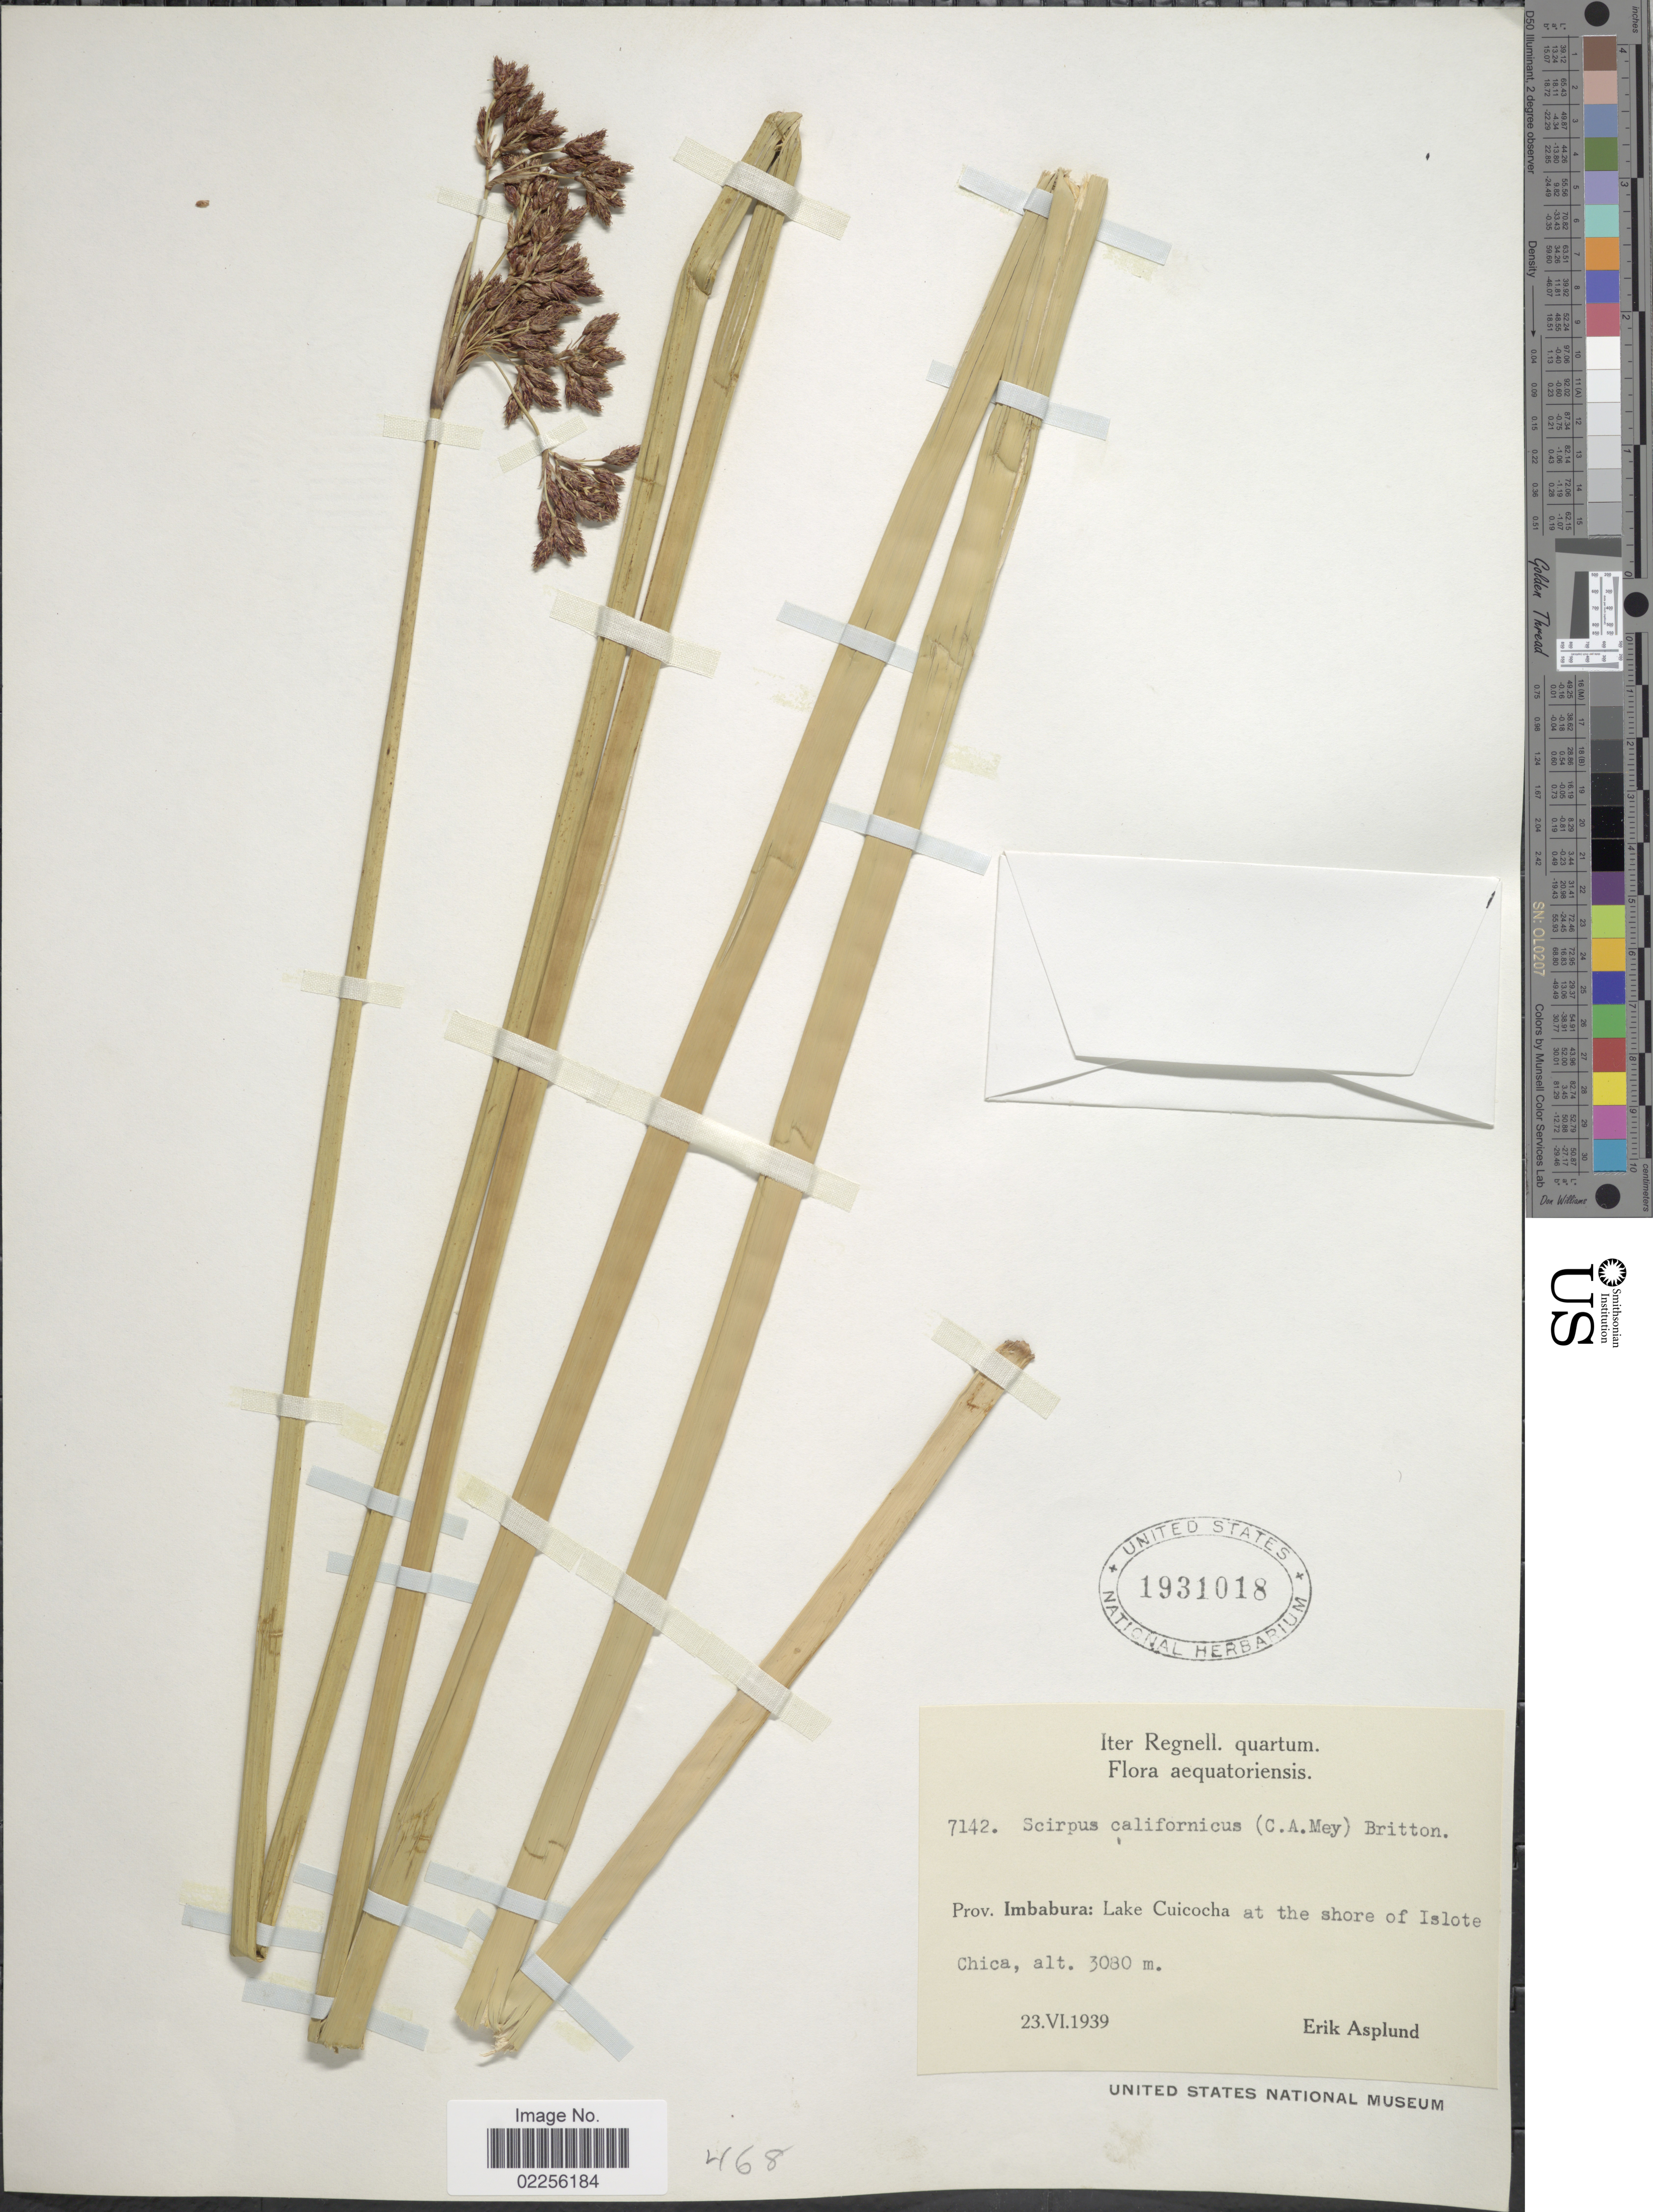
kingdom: Plantae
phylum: Tracheophyta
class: Liliopsida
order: Poales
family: Cyperaceae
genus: Schoenoplectus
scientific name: Schoenoplectus californicus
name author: (C.A. Mey.) Soják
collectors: E. Asplund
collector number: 7142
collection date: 1939-06-23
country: Ecuador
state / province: Imbabura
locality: Lake Cuicocha at the shore of Islote Chica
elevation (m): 3080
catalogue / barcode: US 1931018